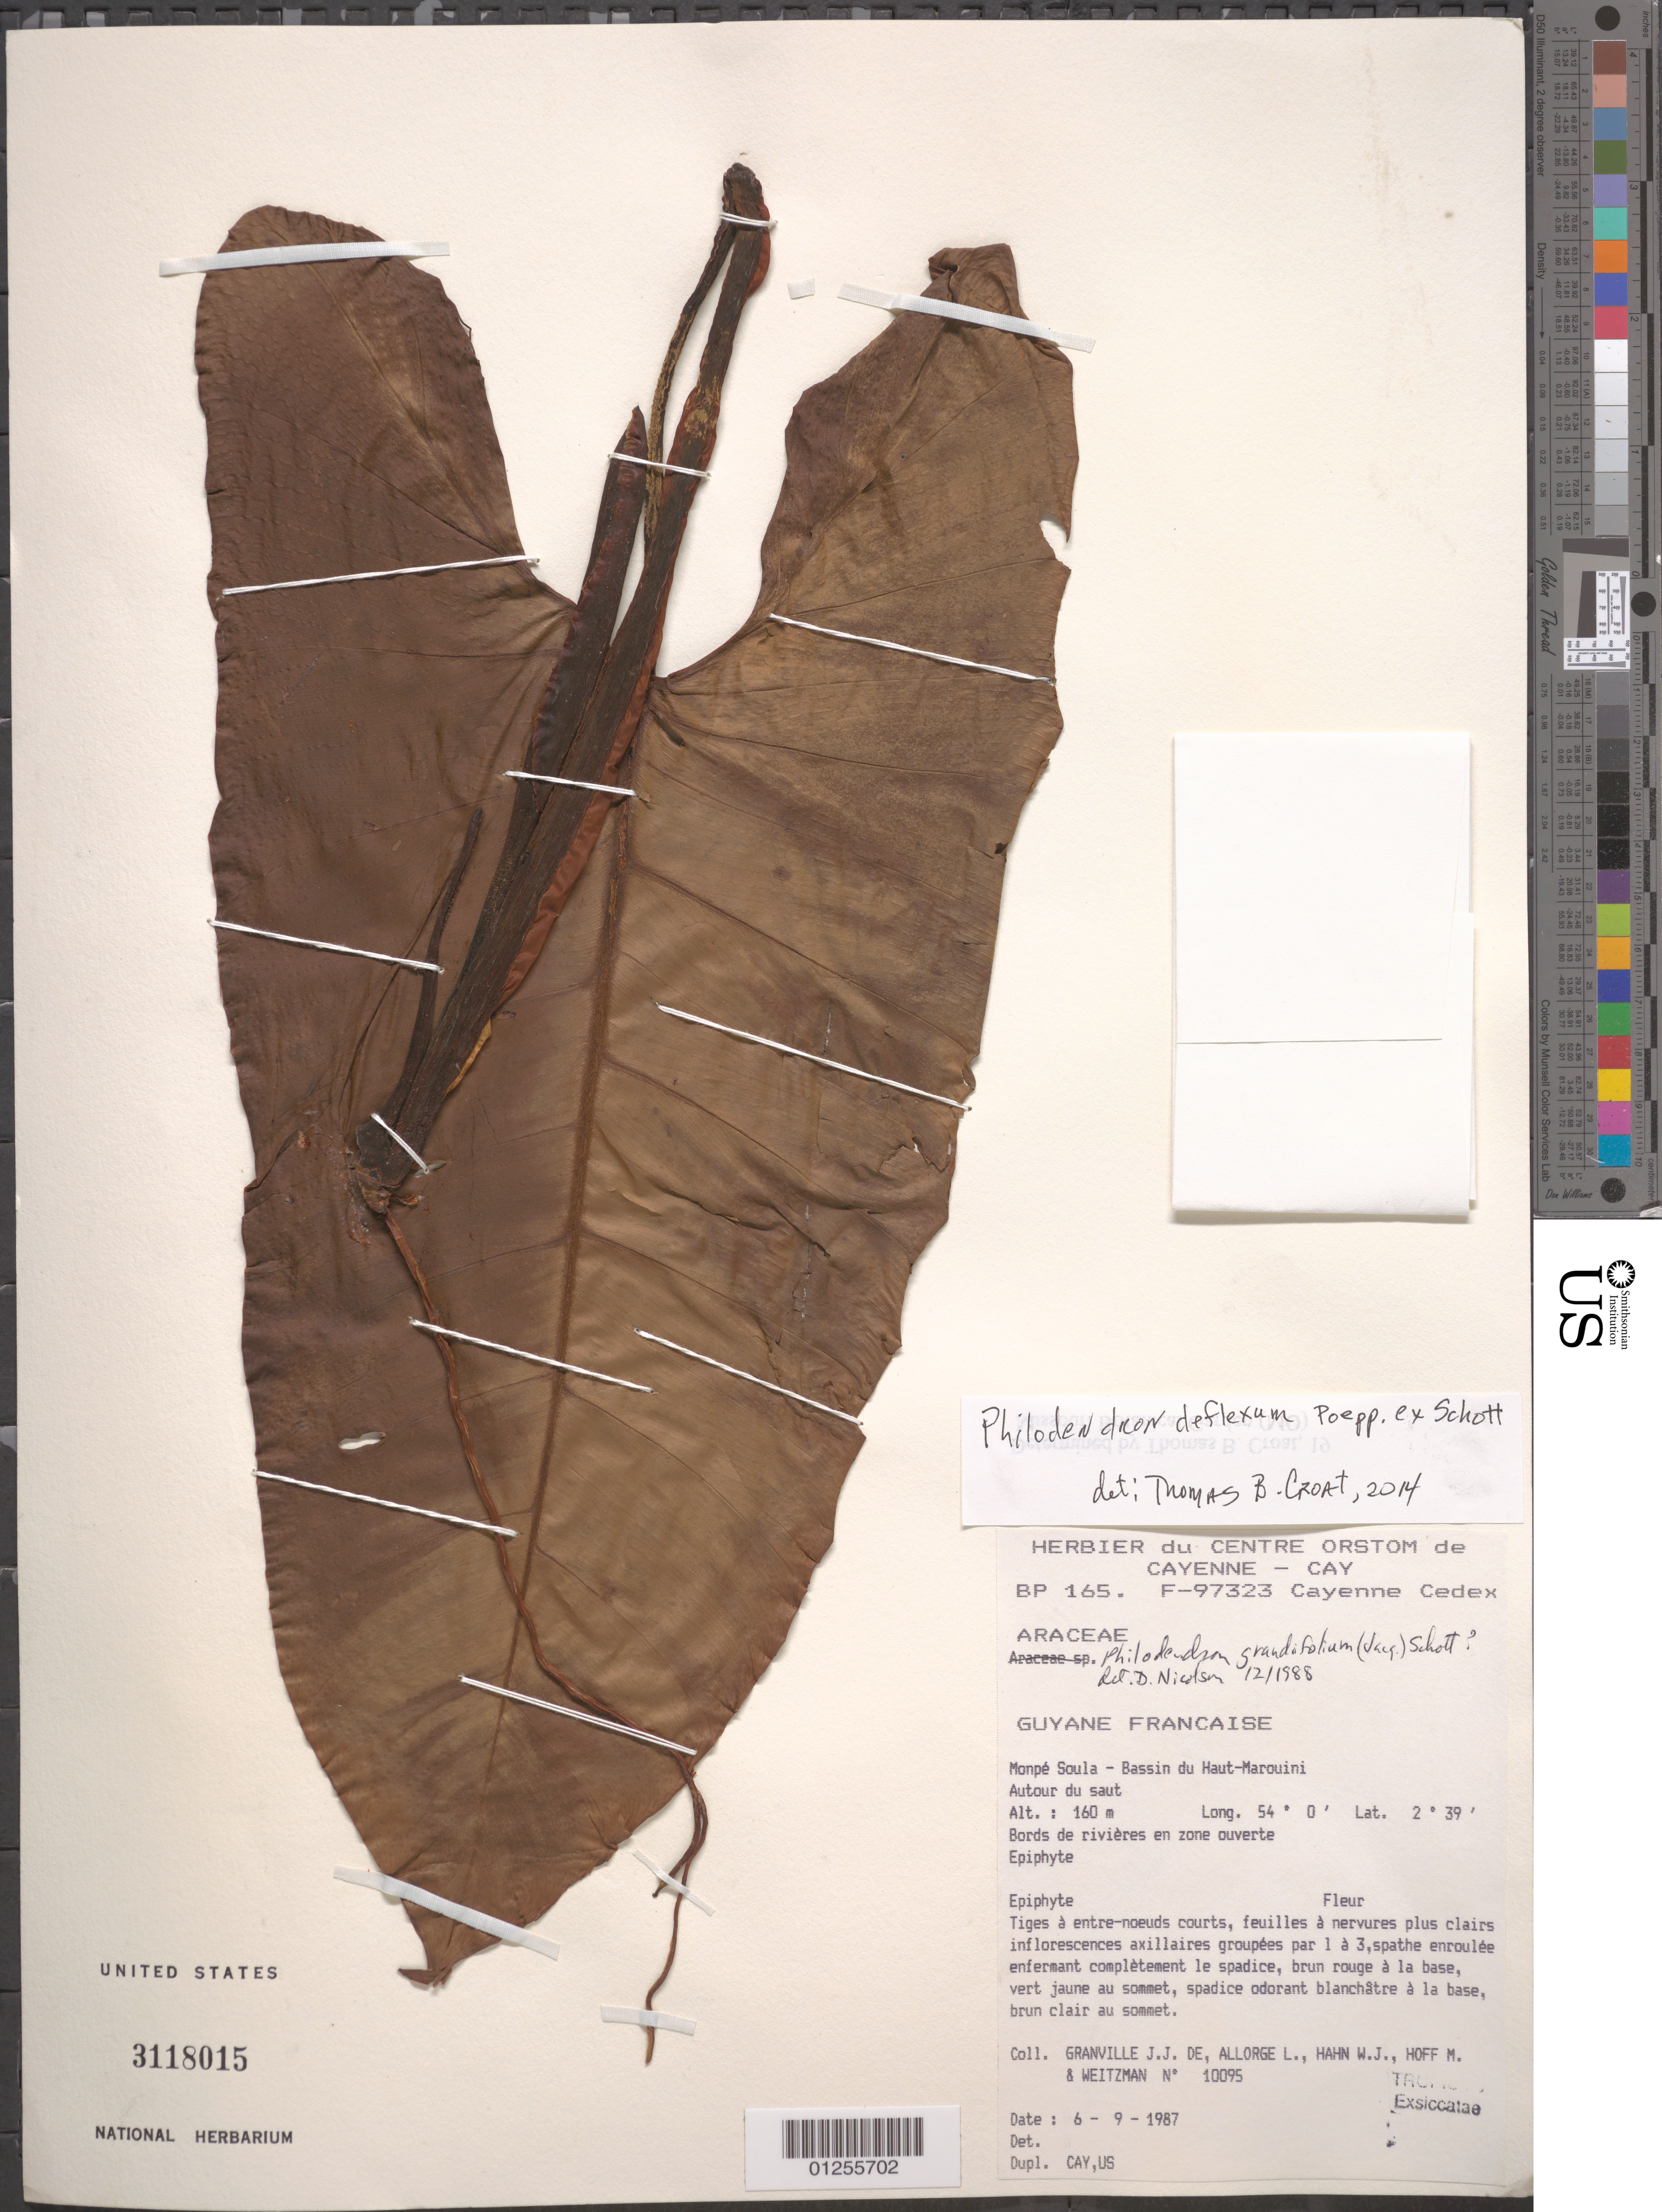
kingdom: Plantae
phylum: Tracheophyta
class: Liliopsida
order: Alismatales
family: Araceae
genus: Philodendron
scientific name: Philodendron deflexum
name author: Poepp. ex Schott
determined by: Croat, Thomas B., Missouri Botanical Garden (MO)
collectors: J.-J. de Granville, L. Allorge, W. J. Hahn, M. Hoff & A. L. Weitzman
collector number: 10095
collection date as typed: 06 Sep 1987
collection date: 1987-09-06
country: French Guiana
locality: Monpé Soula, Bassin du Haut-Marouini, autour du saut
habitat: Bords de rivieres en zone ouverte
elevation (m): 160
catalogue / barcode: US 3118015